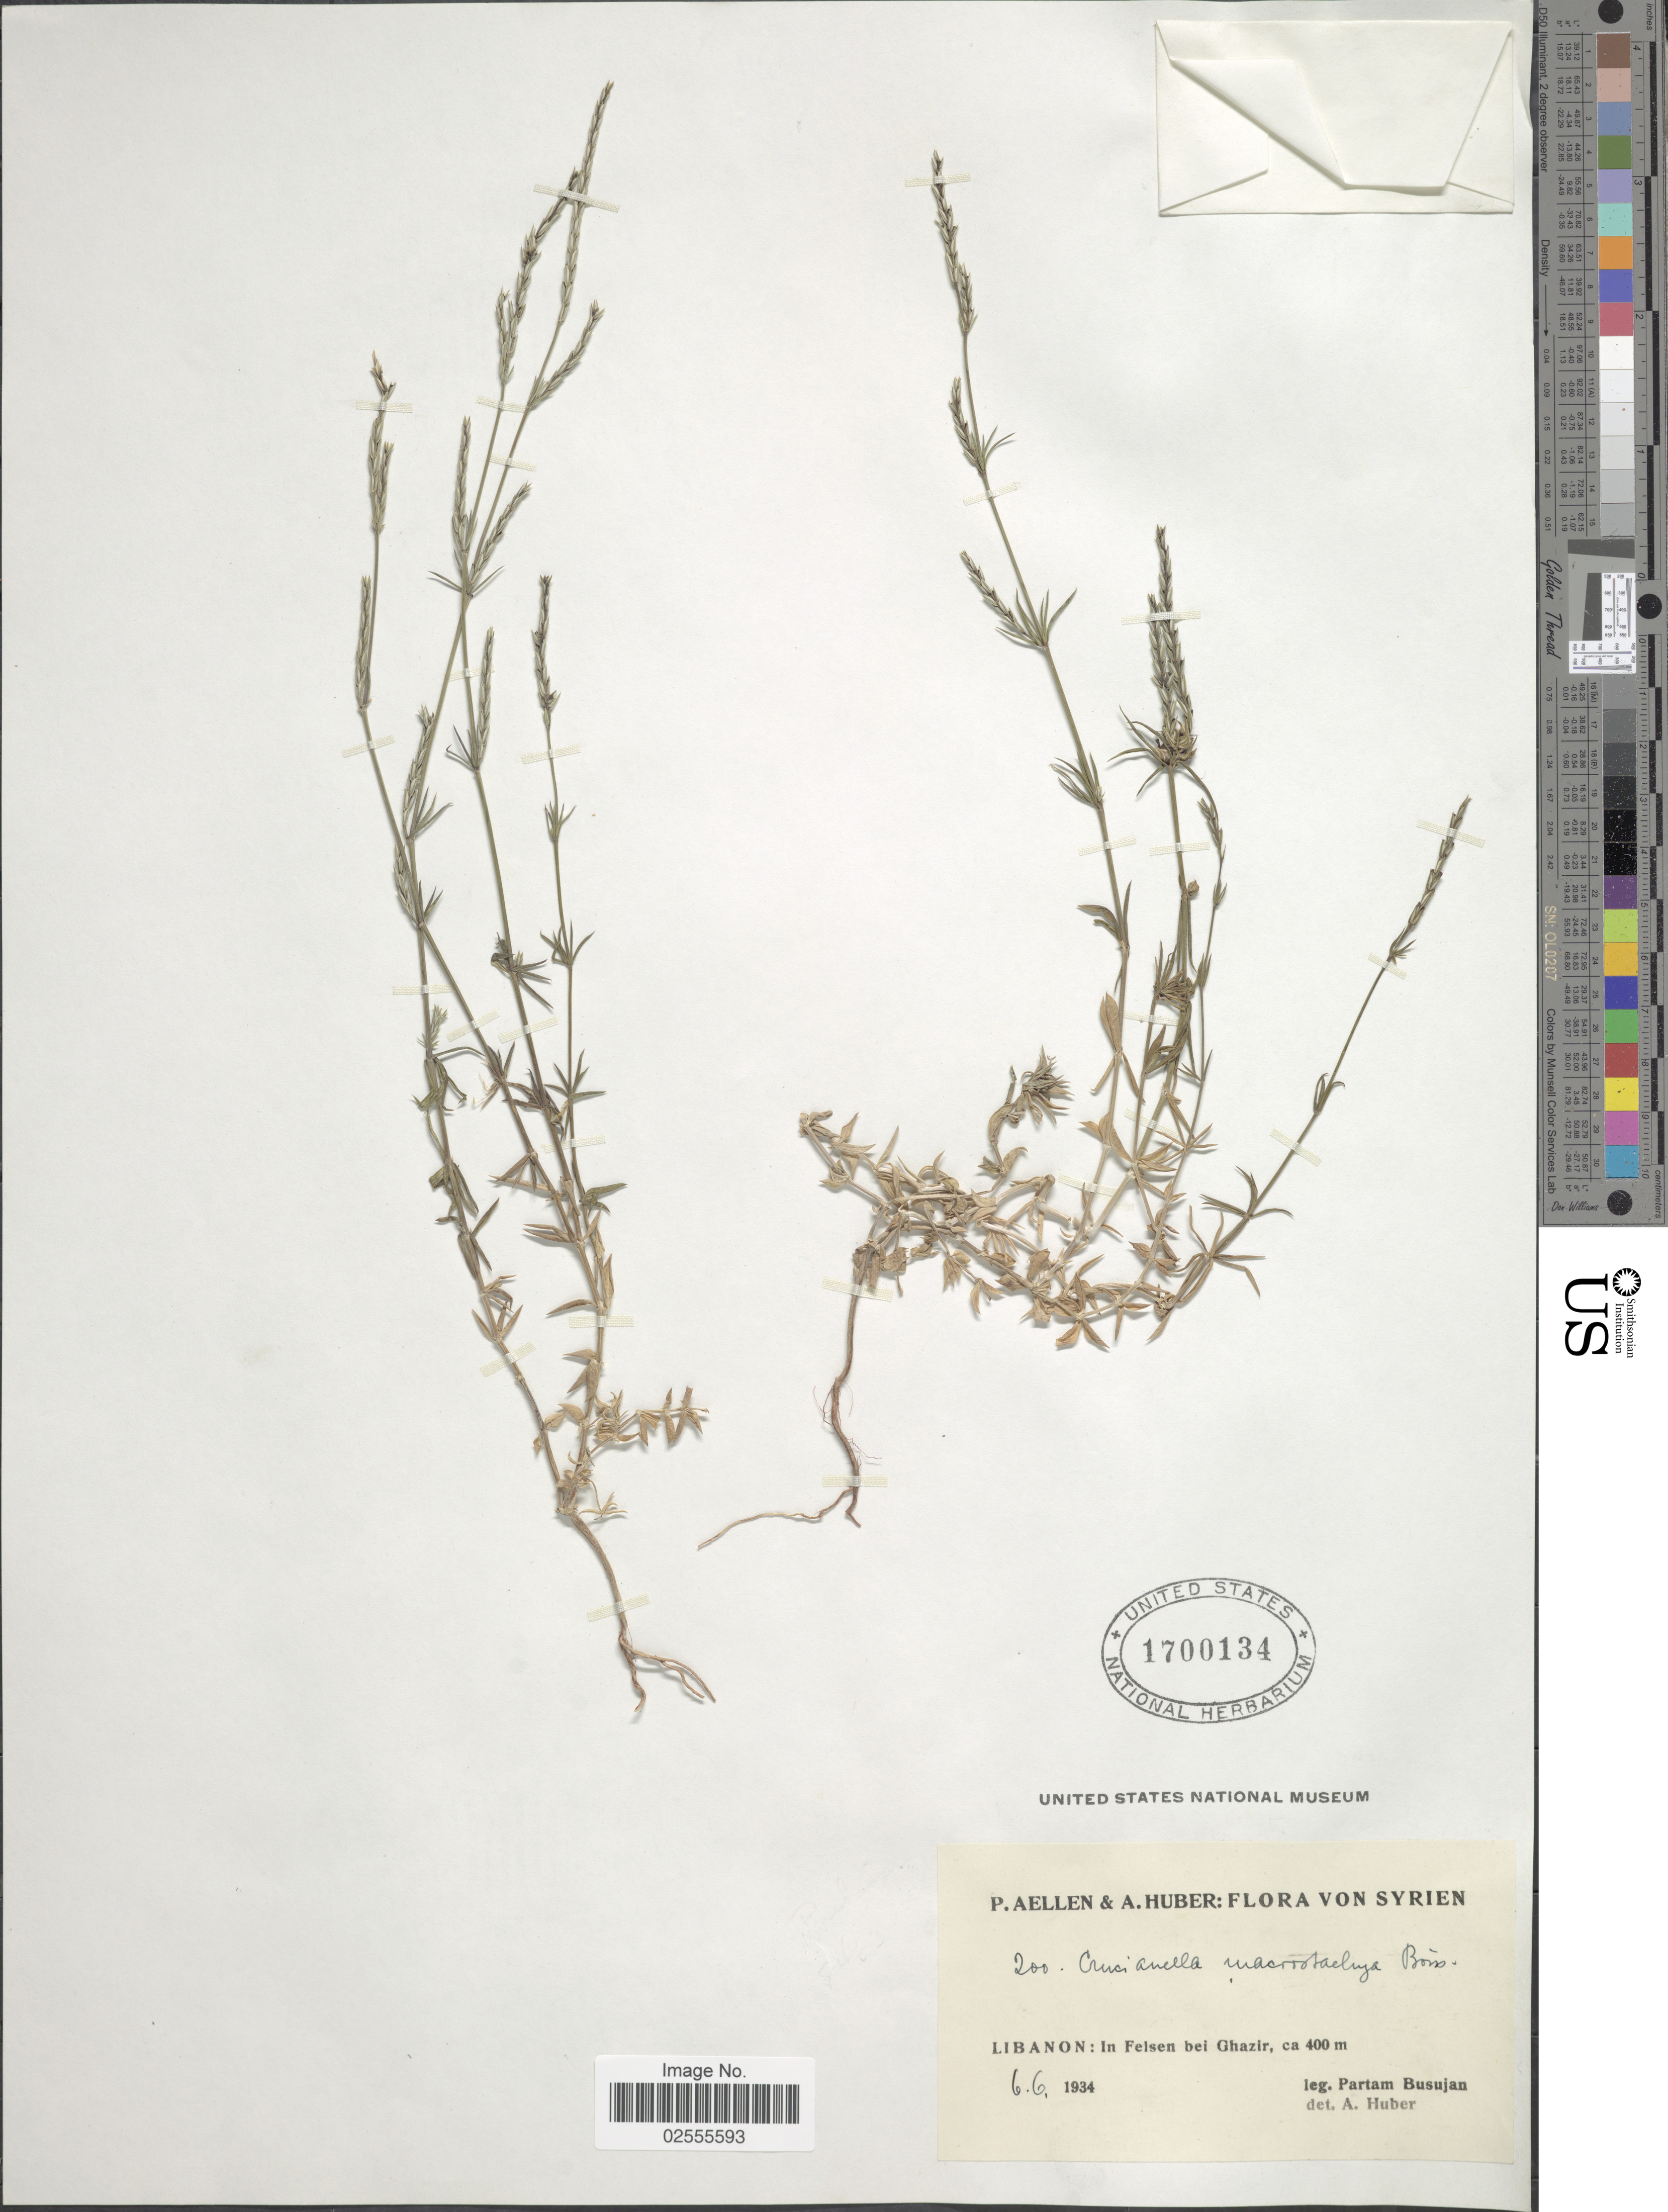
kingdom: Plantae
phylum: Tracheophyta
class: Magnoliopsida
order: Gentianales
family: Rubiaceae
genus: Crucianella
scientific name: Crucianella macrostachya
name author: Boiss.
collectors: P. Busujan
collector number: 200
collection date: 1934-06-06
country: Lebanon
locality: Syrien, Libanon: In Felsen bei Ghazir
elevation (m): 400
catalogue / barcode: US 1700134